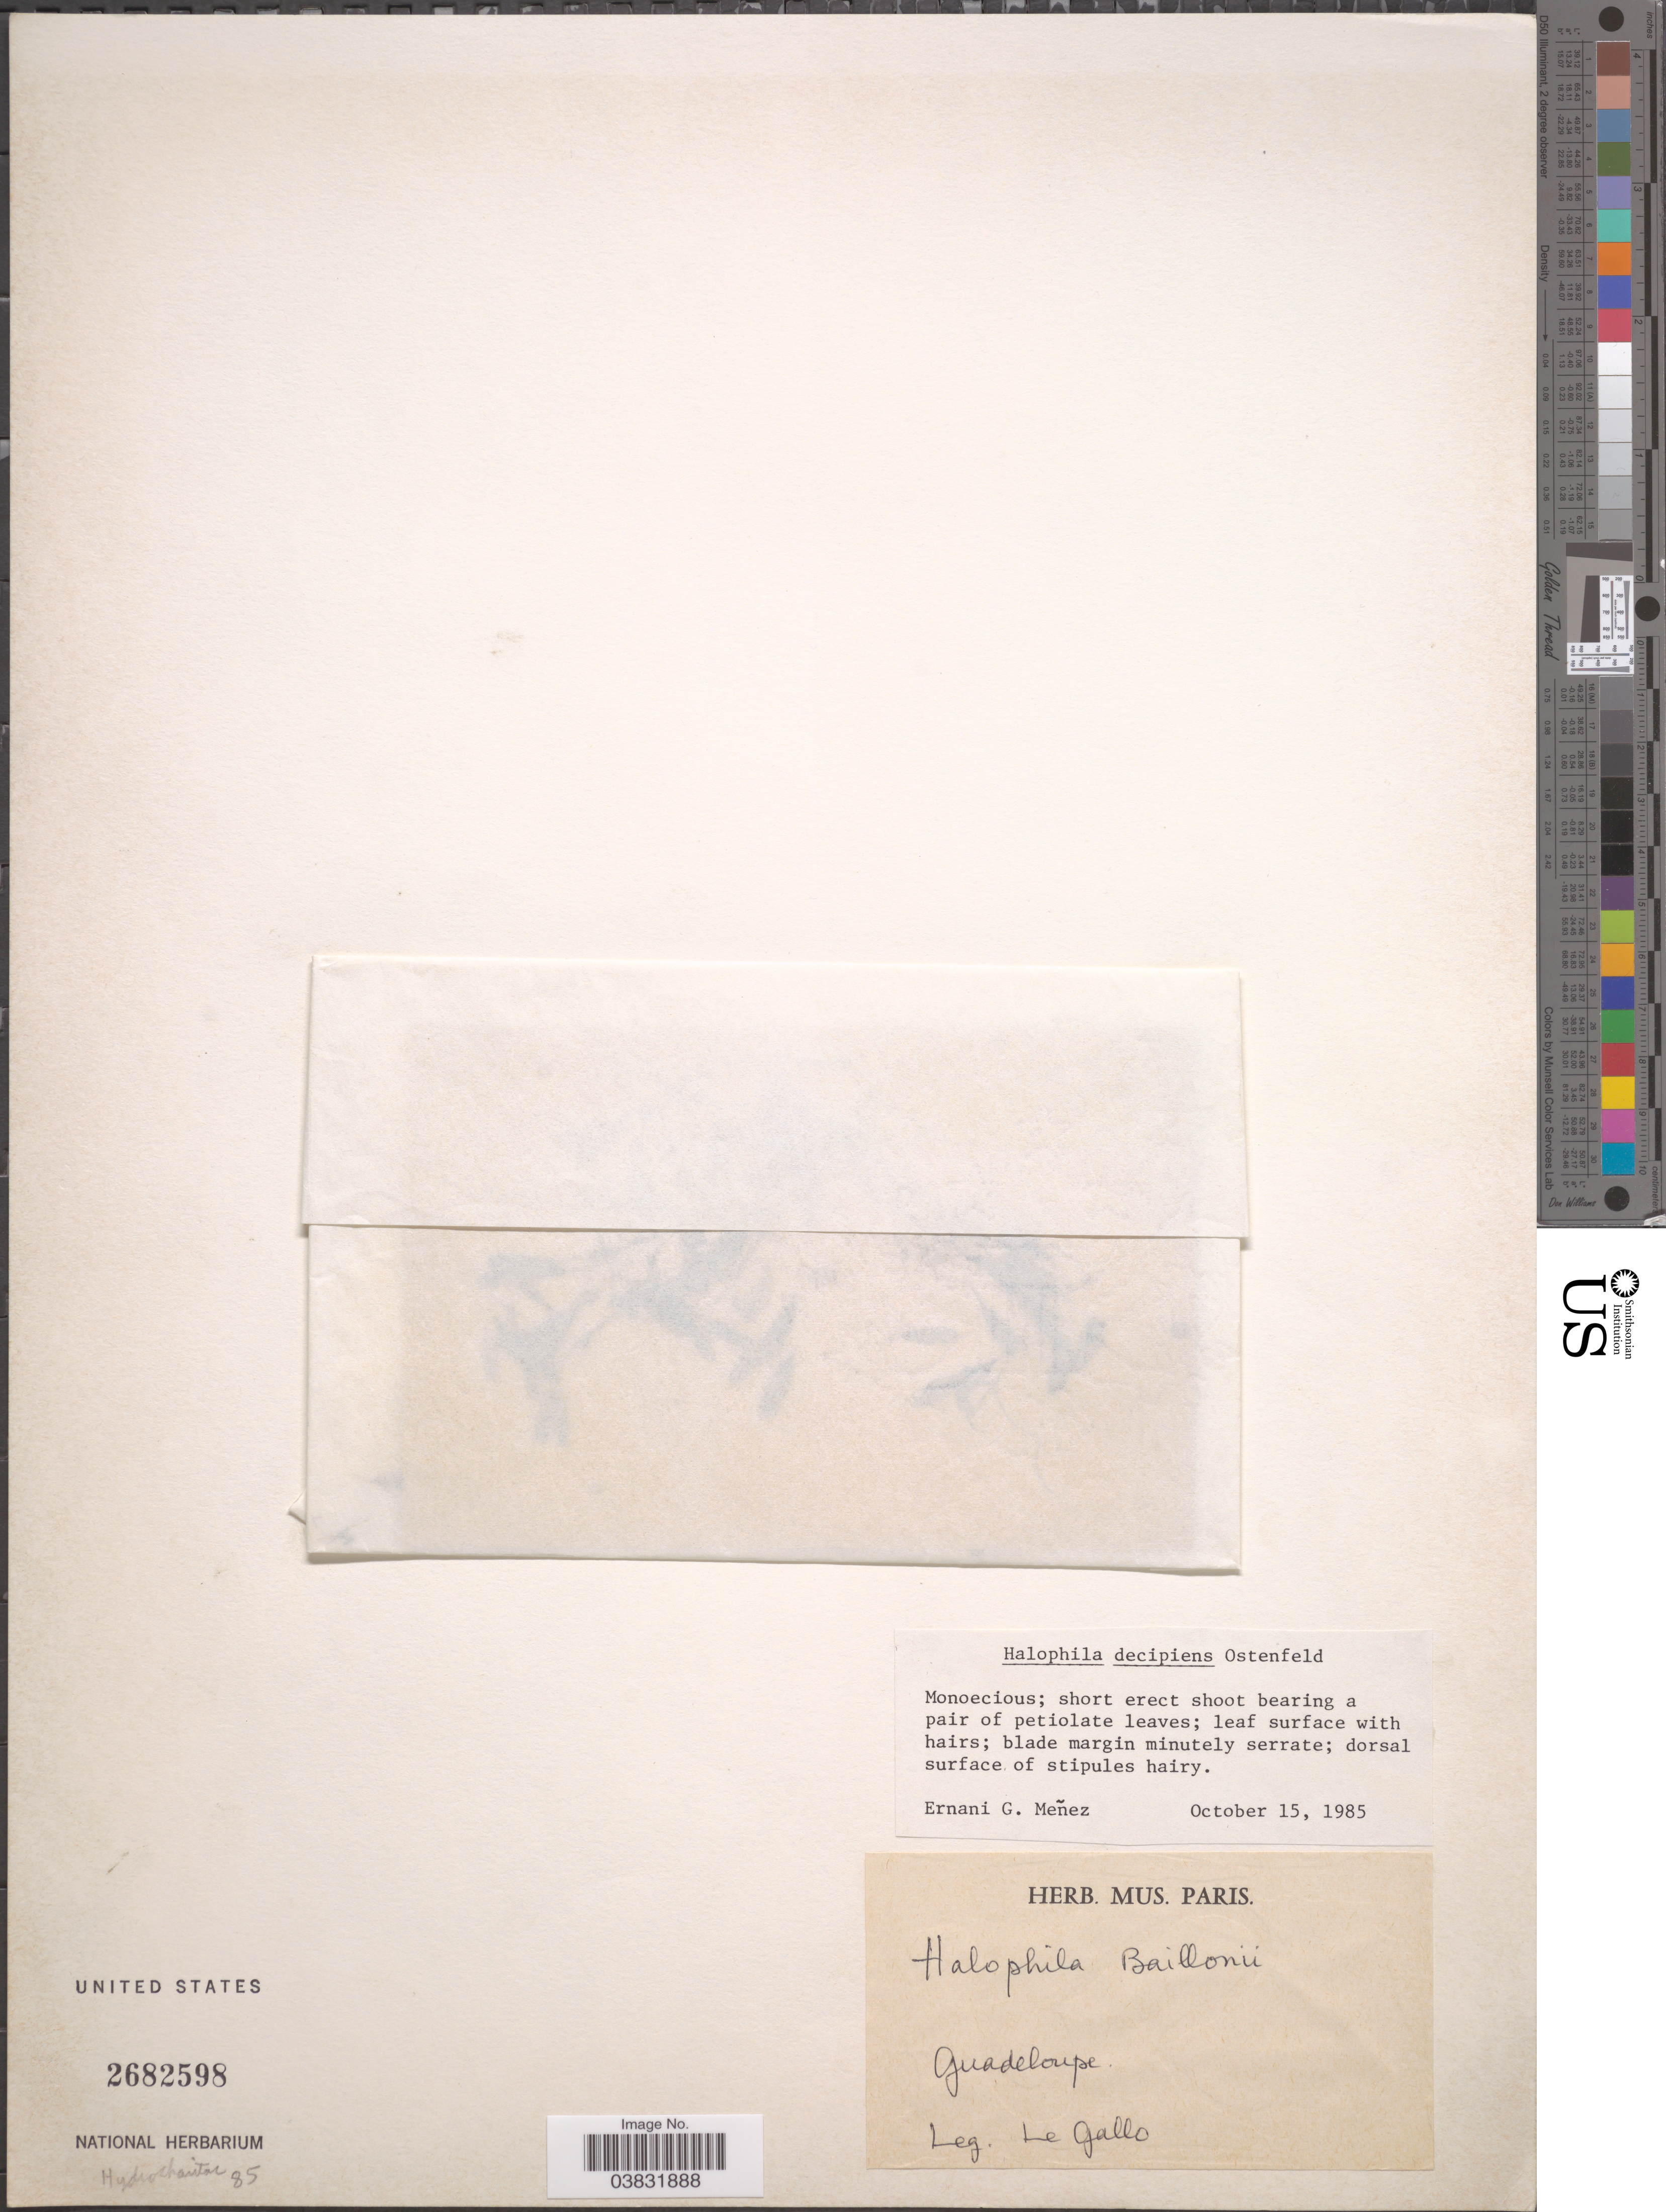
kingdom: Plantae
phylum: Tracheophyta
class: Liliopsida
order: Alismatales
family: Hydrocharitaceae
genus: Halophila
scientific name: Halophila decipiens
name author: Ostenf.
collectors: Le Gallo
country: Guadeloupe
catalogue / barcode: US 2682598